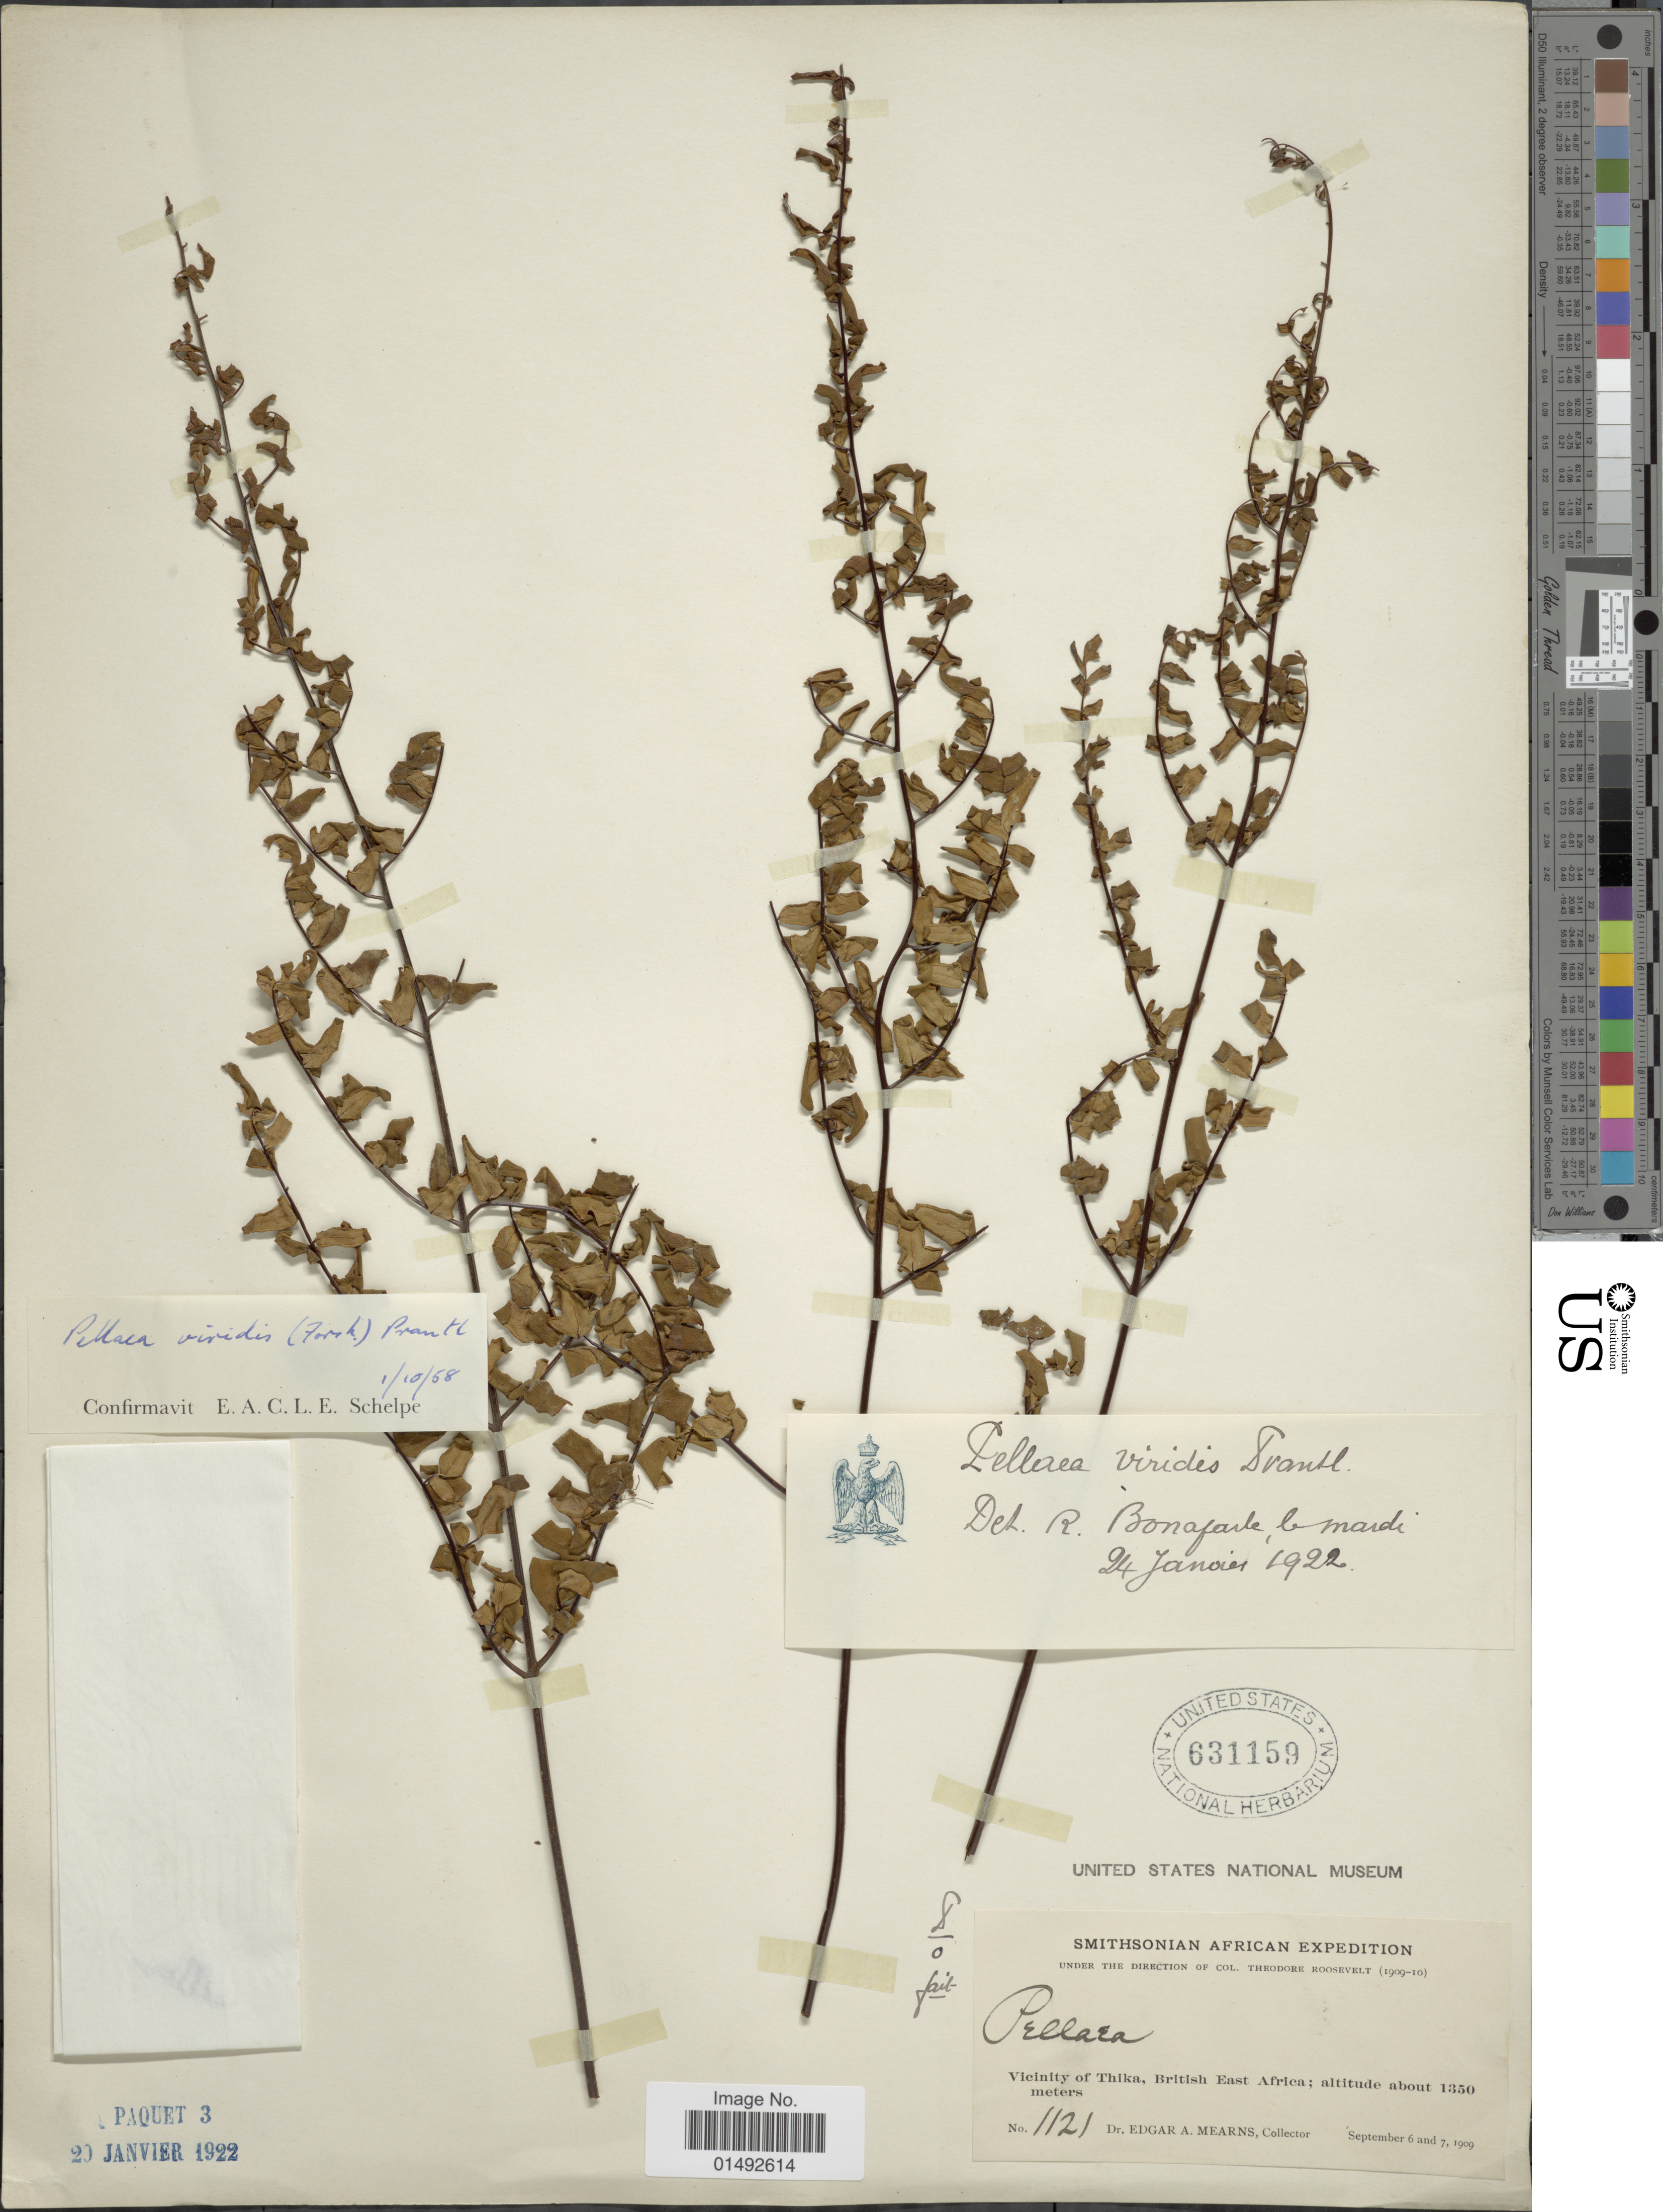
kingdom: Plantae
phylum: Tracheophyta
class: Polypodiopsida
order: Polypodiales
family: Pteridaceae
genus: Pellaea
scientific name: Pellaea viridis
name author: (Forssk.) Prantl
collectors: E. A. Mearns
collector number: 1121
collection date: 1909-09-06/1909-09-07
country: Kenya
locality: Vicinity of Thika, British East Africa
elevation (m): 1350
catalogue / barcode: US 631159